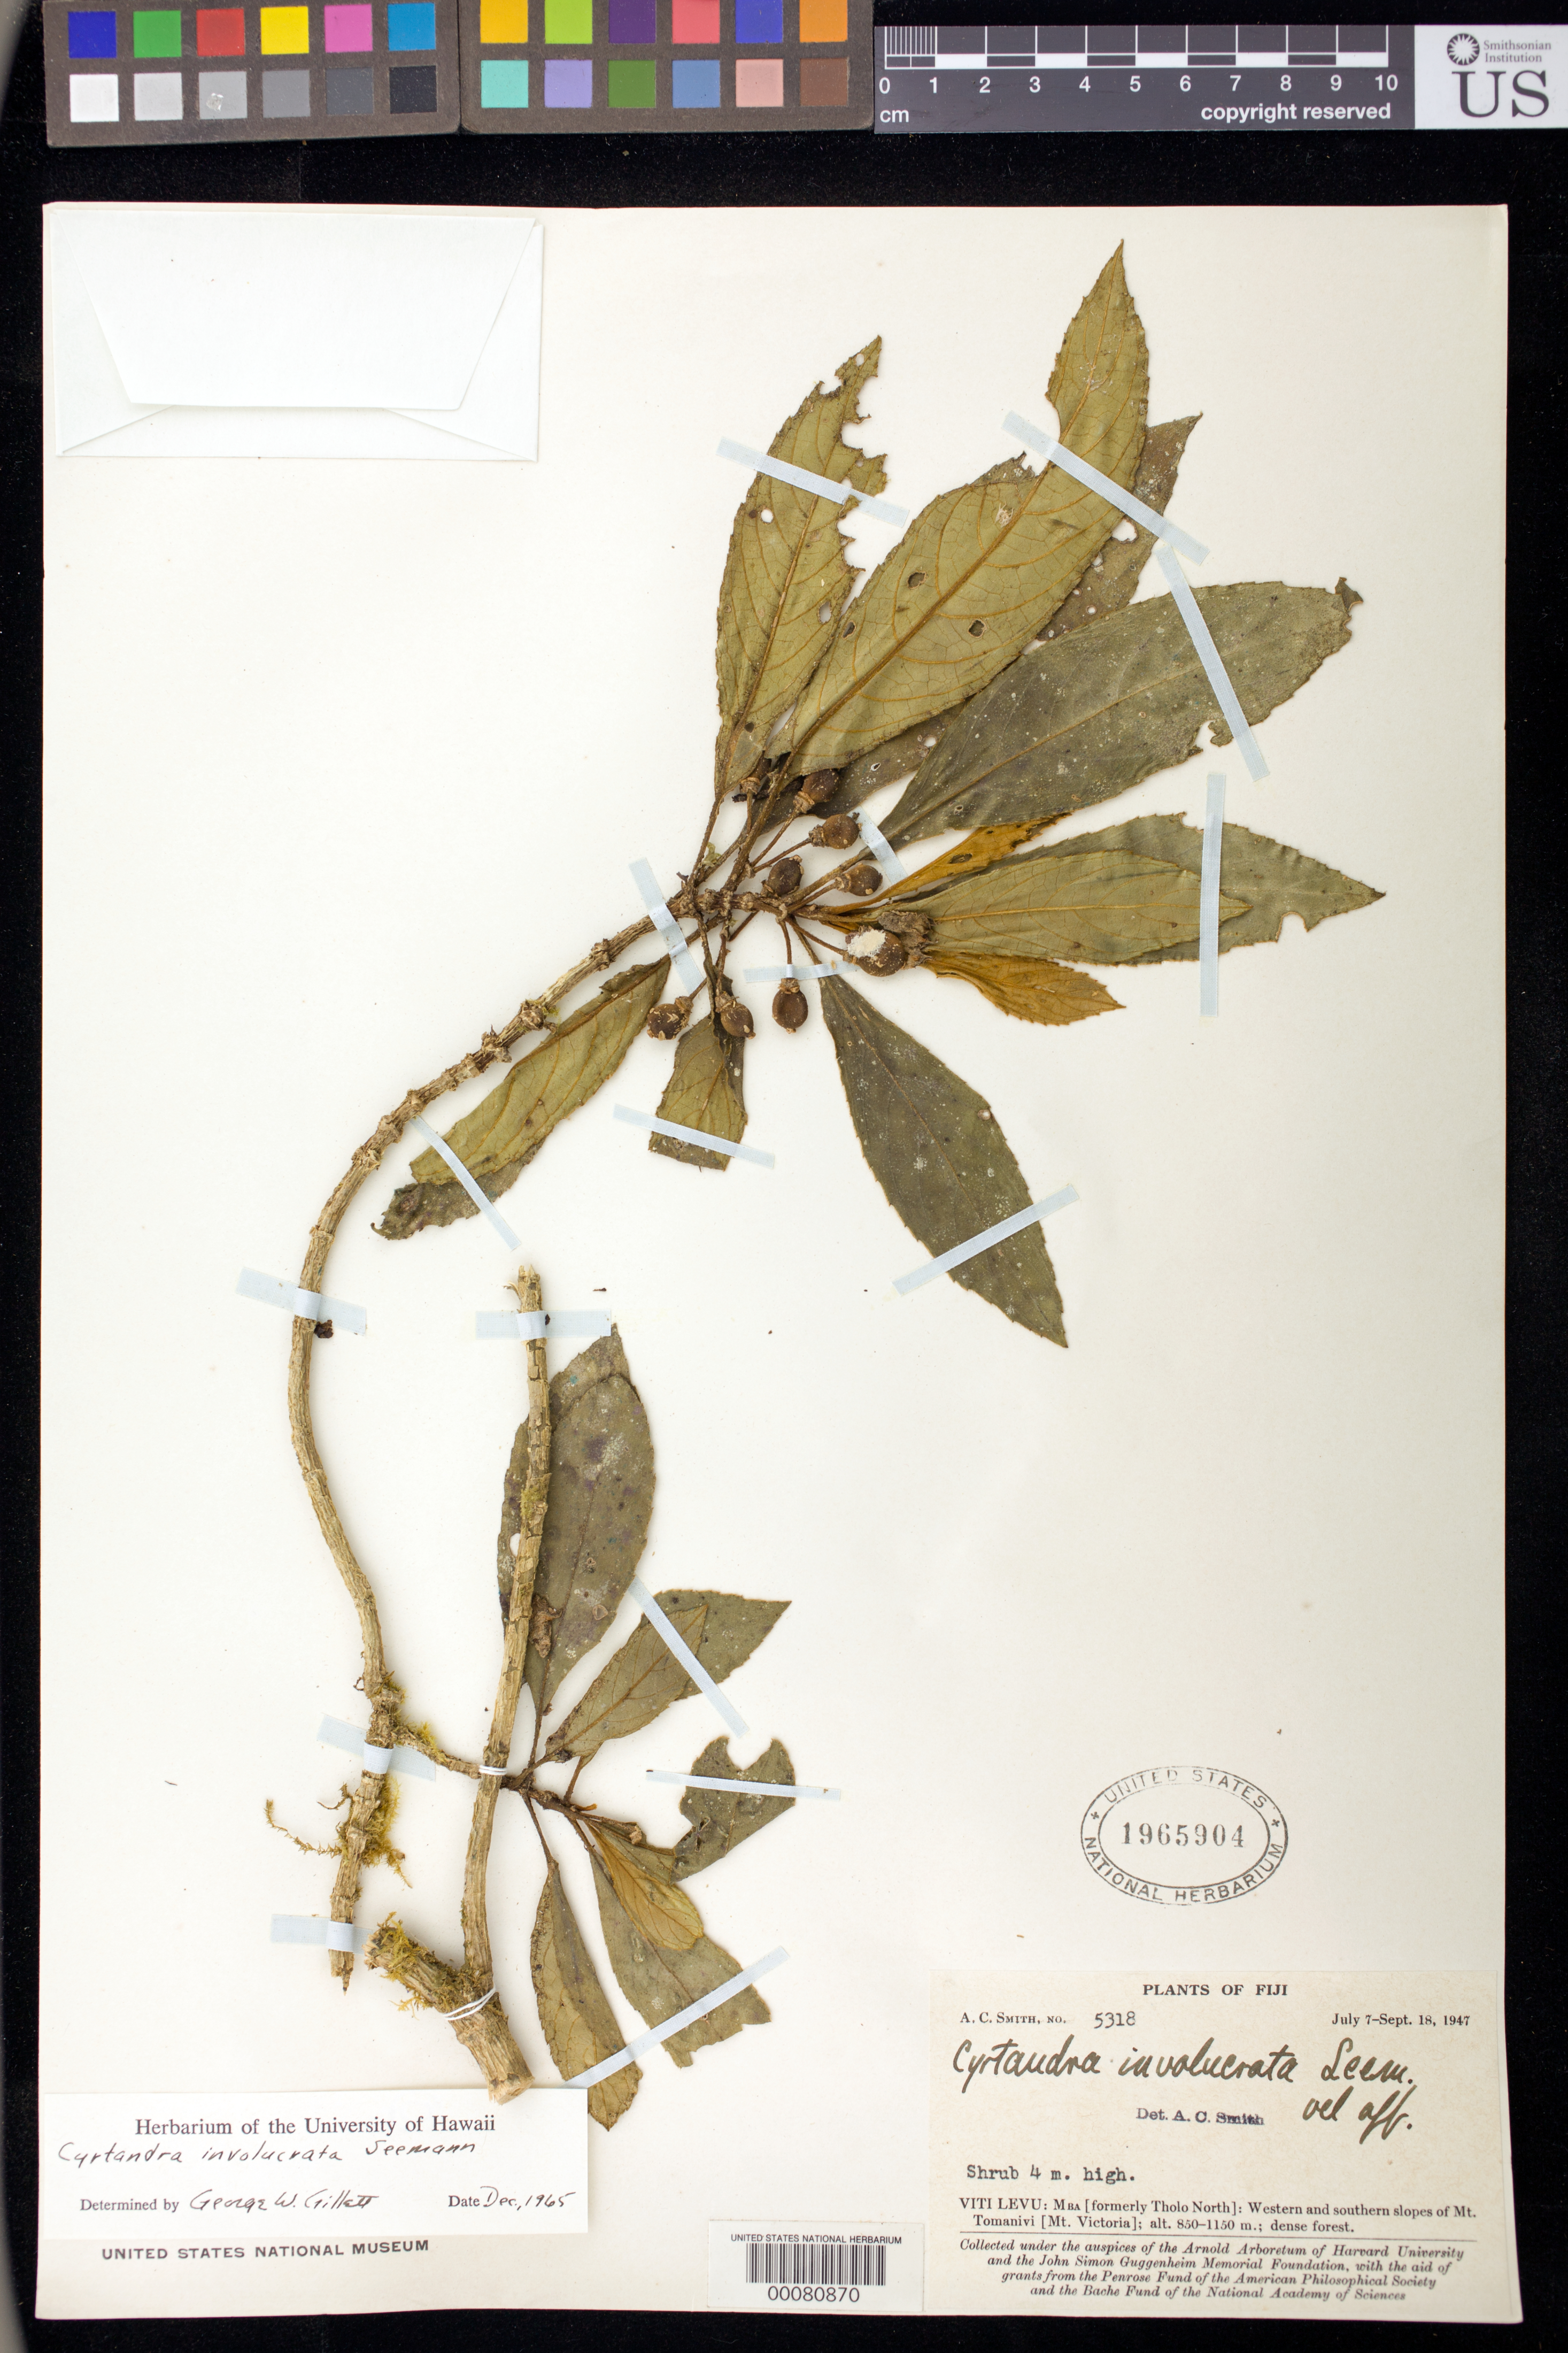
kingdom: Plantae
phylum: Tracheophyta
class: Magnoliopsida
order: Lamiales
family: Gesneriaceae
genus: Cyrtandra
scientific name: Cyrtandra involucrata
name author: Seem.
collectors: A. C. Smith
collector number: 5318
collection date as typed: Jul-Sep 1947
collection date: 1947-07/1947-09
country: Fiji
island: Viti Levu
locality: Mba Ýformerly tholo north¨, western and southern slopes of mt tomanivi Ýmt victoria¨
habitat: Dense forest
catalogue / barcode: US 1965904